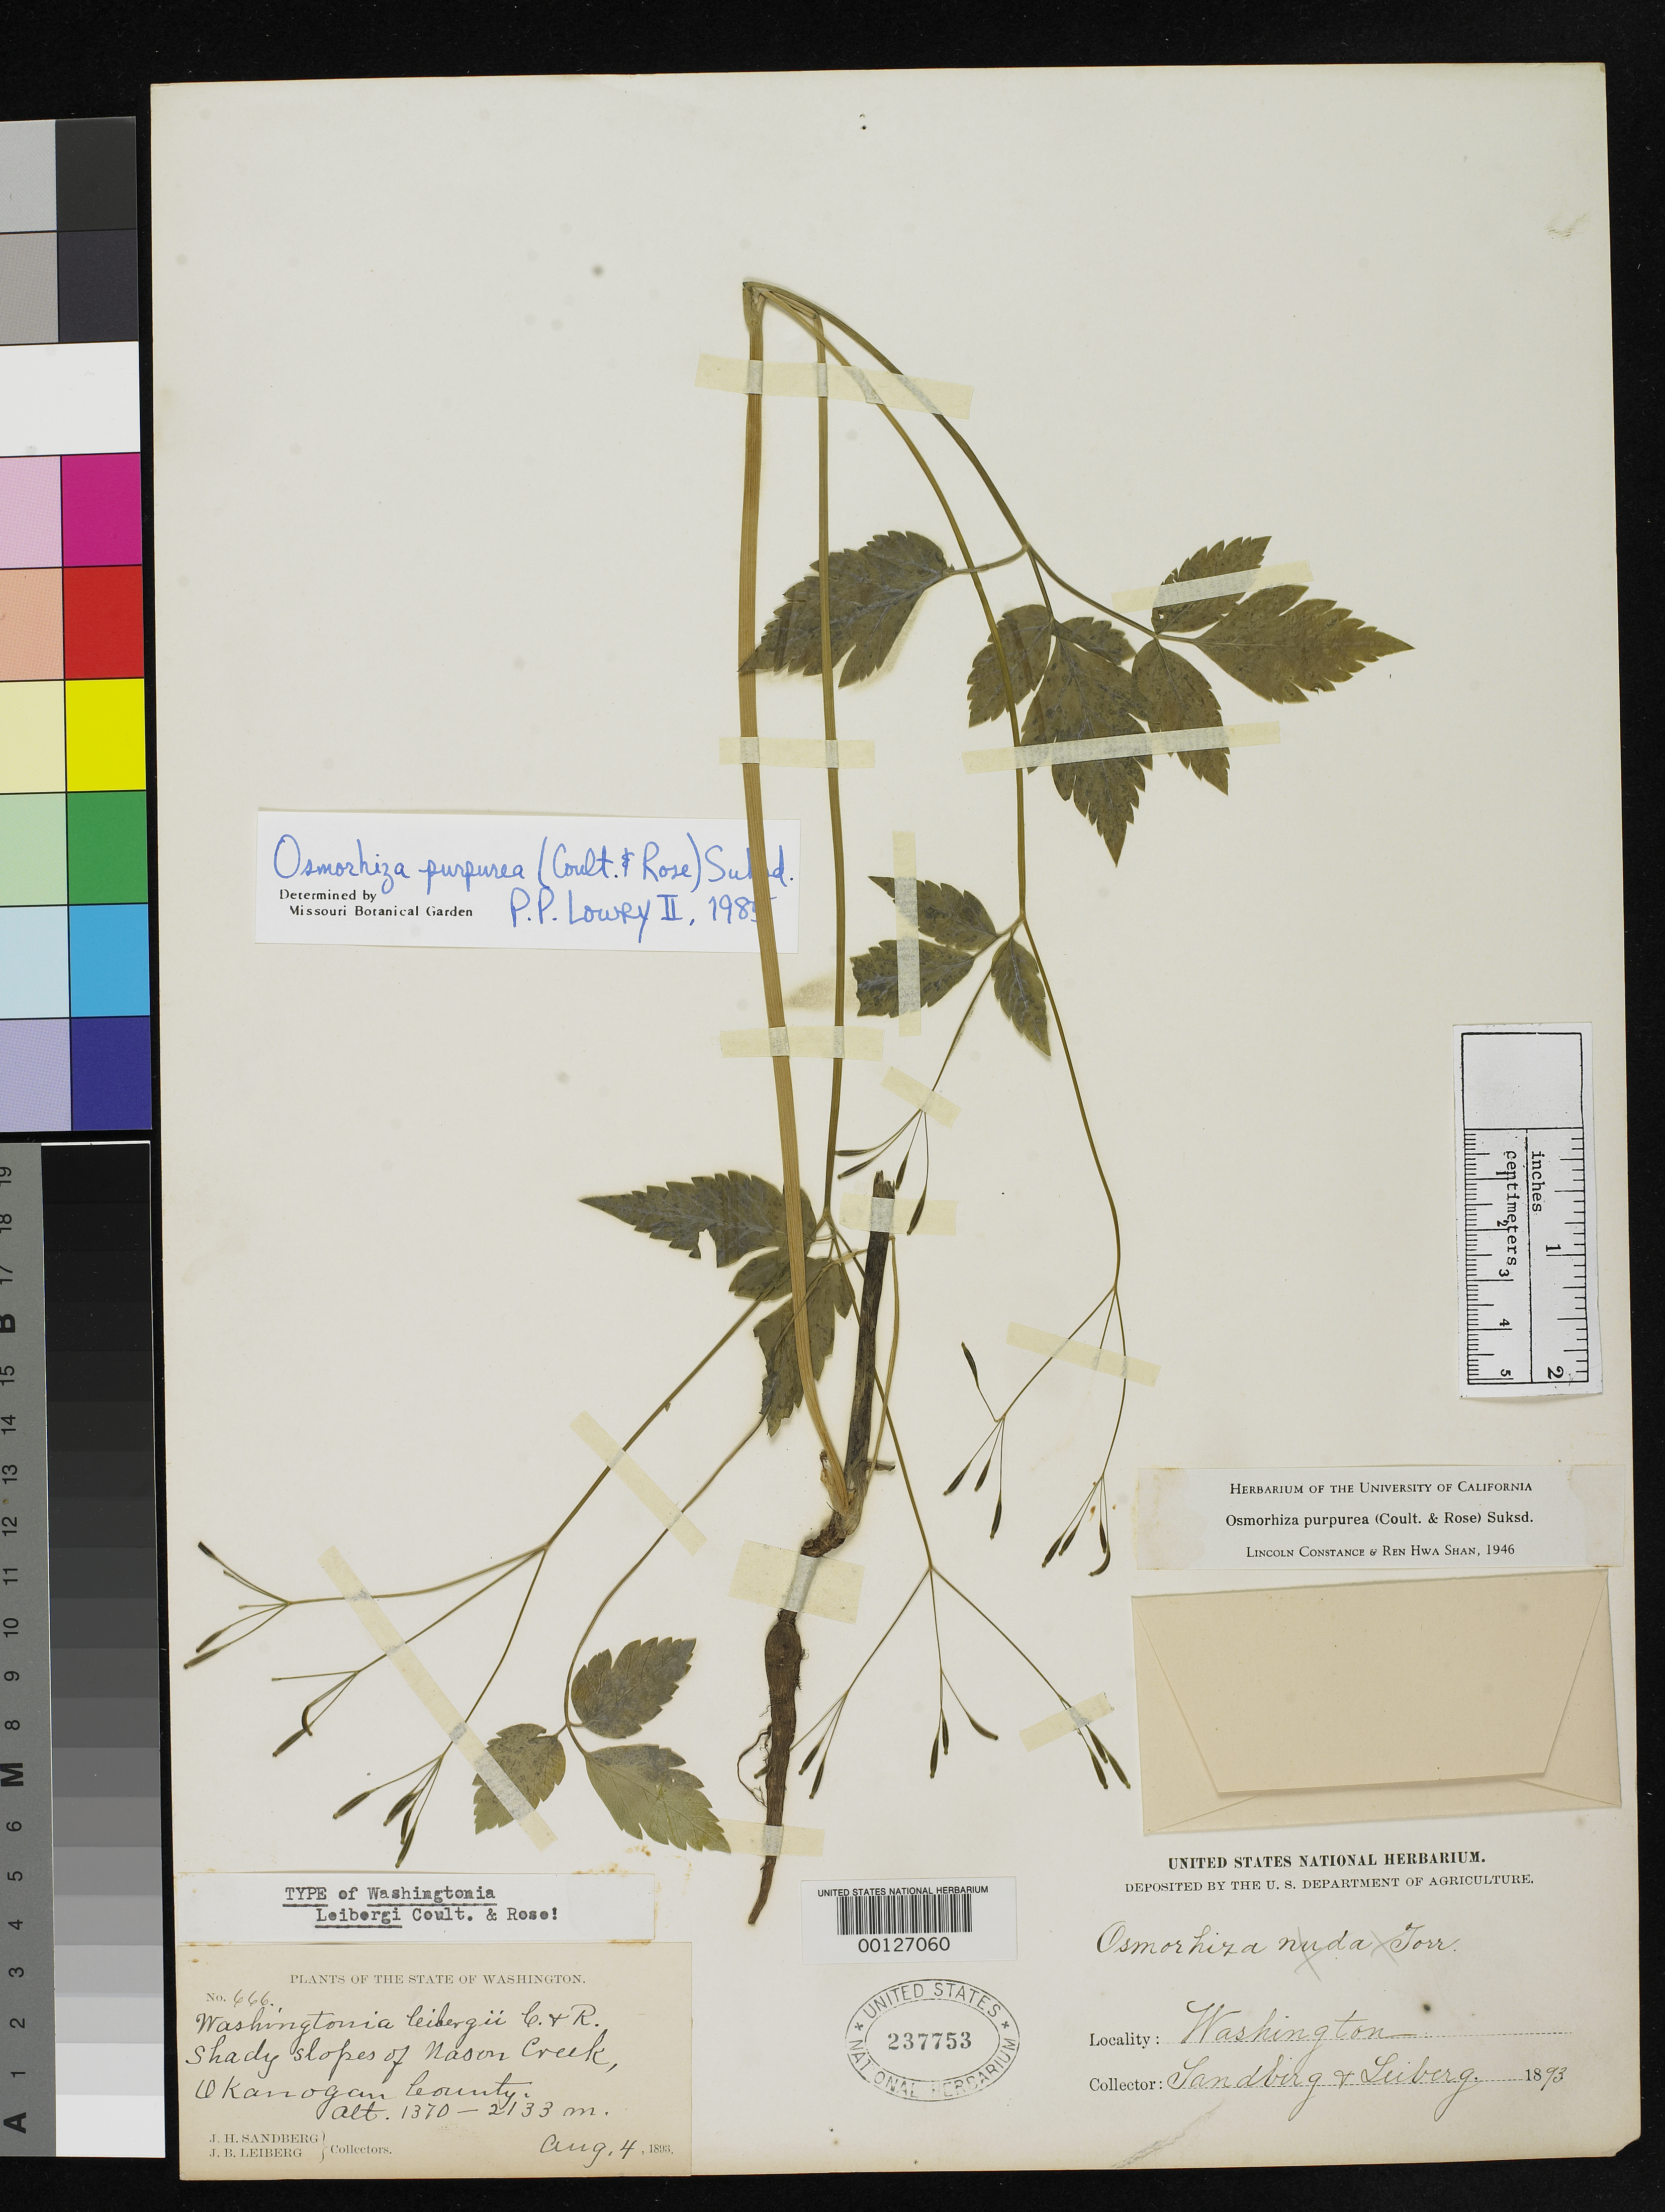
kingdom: Plantae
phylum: Tracheophyta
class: Magnoliopsida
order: Apiales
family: Apiaceae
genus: Washingtonia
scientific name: Washingtonia leibergi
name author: J.M. Coult. & Rose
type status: Holotype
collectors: J. H. Sandberg & J. Leiberg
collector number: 666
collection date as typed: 04 Aug 1893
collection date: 1893-08-04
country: United States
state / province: Washington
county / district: Okanogan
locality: Nason creek, branch of Wenatchee River.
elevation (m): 1370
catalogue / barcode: US 237753